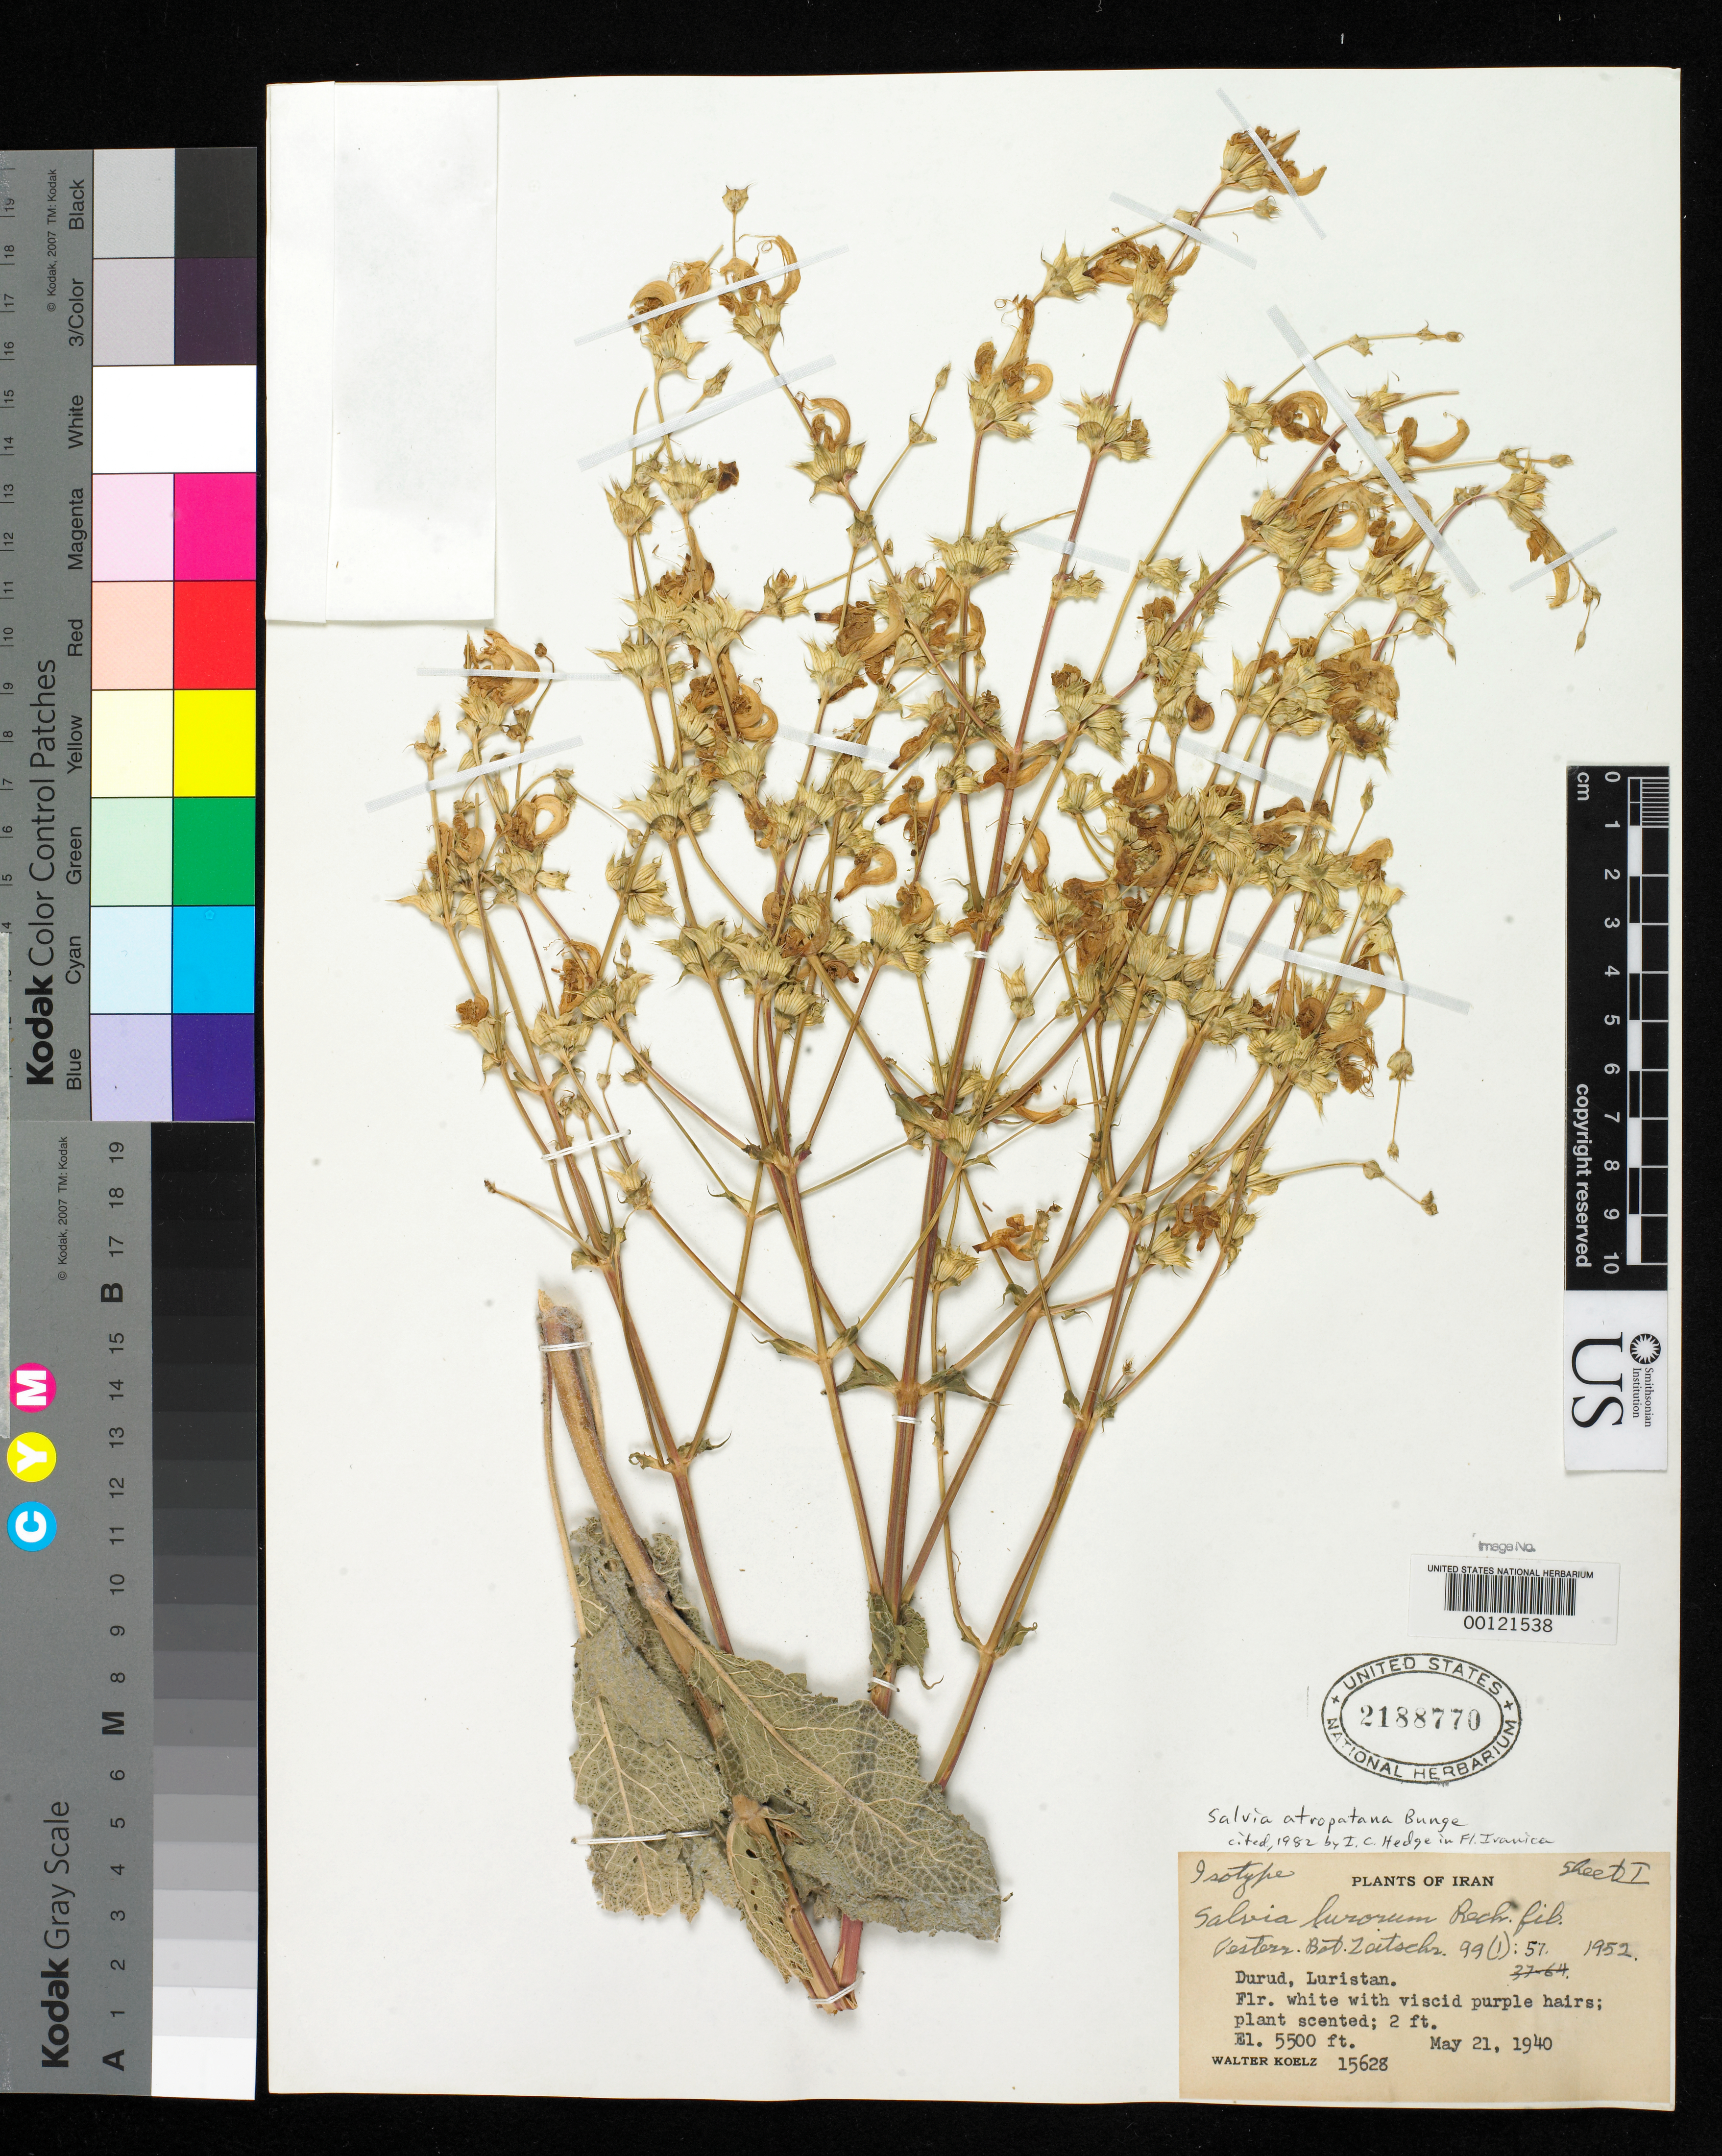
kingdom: Plantae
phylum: Tracheophyta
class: Magnoliopsida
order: Lamiales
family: Lamiaceae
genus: Salvia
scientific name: Salvia lurorum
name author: Rech. f.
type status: Isotype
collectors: W. N. Koelz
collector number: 15628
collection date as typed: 21 May 1940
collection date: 1940-05-21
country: Iran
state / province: Lorestan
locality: Durud.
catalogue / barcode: US 2188770